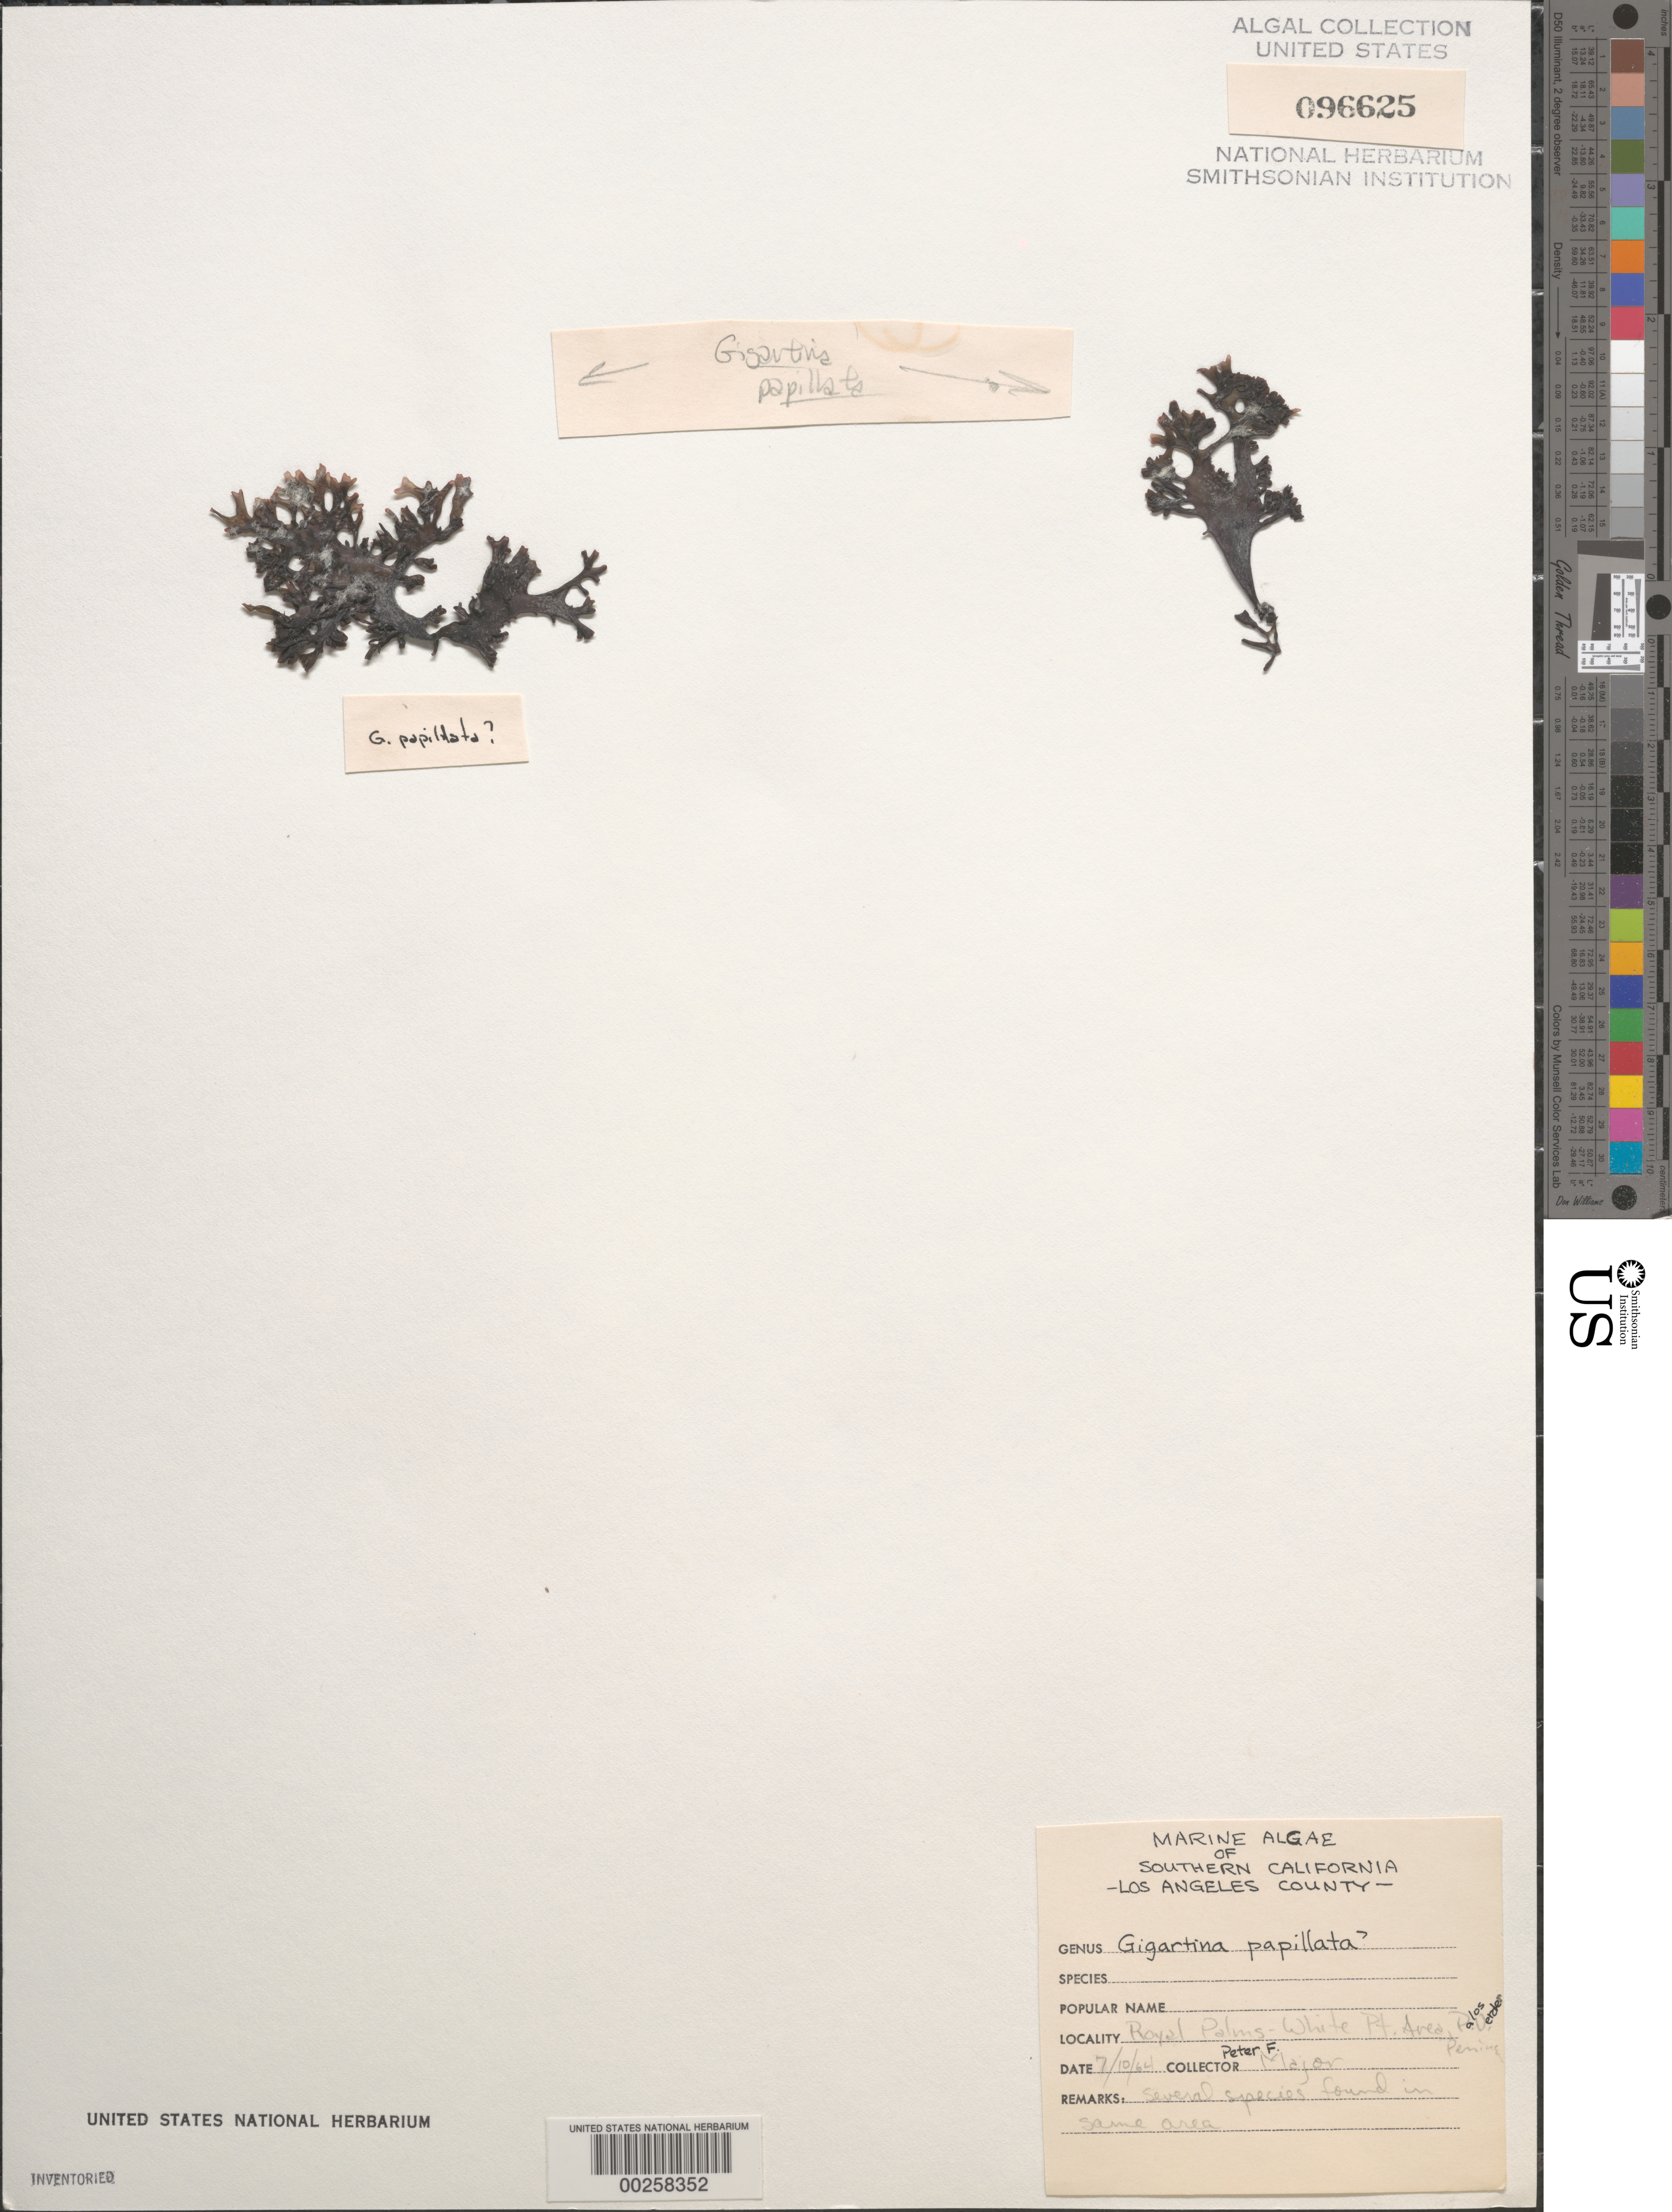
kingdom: Plantae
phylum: Rhodophyta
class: Florideophyceae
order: Gigartinales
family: Phyllophoraceae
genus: Mastocarpus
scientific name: Mastocarpus papillatus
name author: (C. Agardh) Kütz.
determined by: Algae name updating Project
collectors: P. Major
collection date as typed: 10 Jul 1964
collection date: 1964-07-10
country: United States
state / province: California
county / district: Los Angeles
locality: Royal Palms-Whites Point area, Palos Verdes Peninsula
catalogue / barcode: US 96625